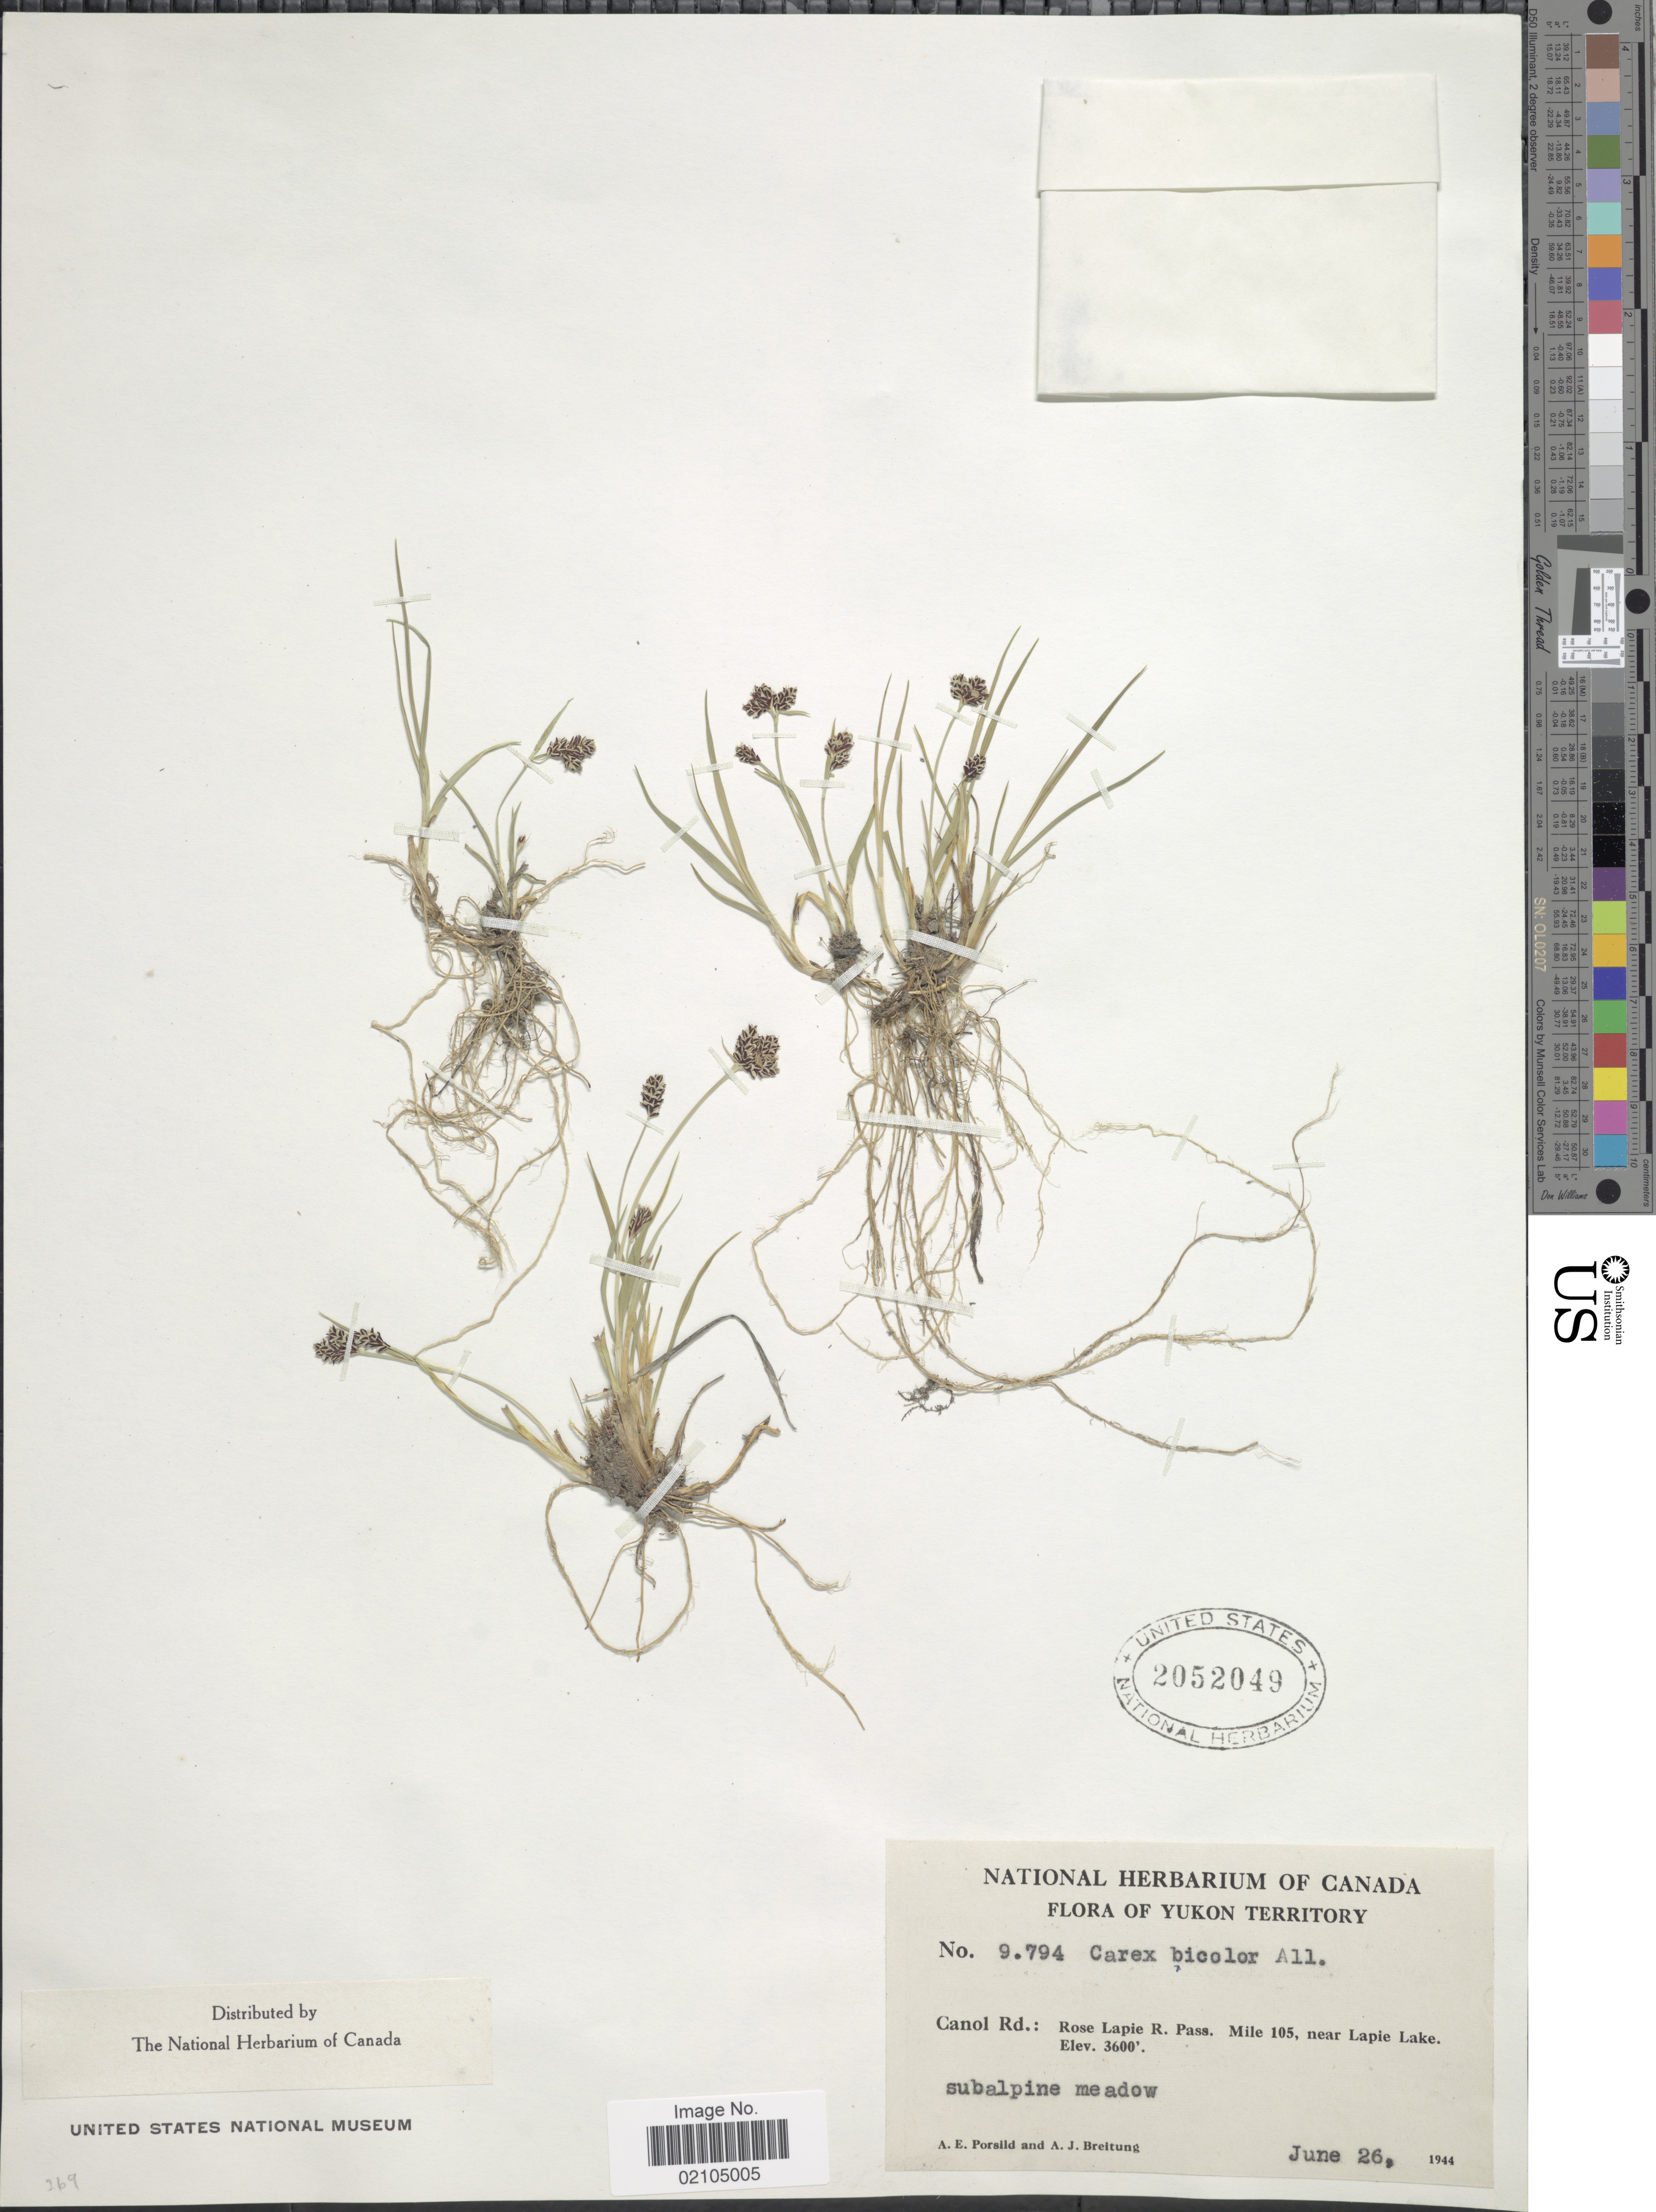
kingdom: Plantae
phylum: Tracheophyta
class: Liliopsida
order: Poales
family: Cyperaceae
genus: Carex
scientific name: Carex bicolor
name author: Bellardi ex All.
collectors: A. E. Porsild & A. Breitung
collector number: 9794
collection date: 1944-06-26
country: Canada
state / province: Yukon Territory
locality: Canol Rd. : Rose Lapie R. Pass. Mile 105, near Lapie Lake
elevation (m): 1097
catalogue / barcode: US 2052049